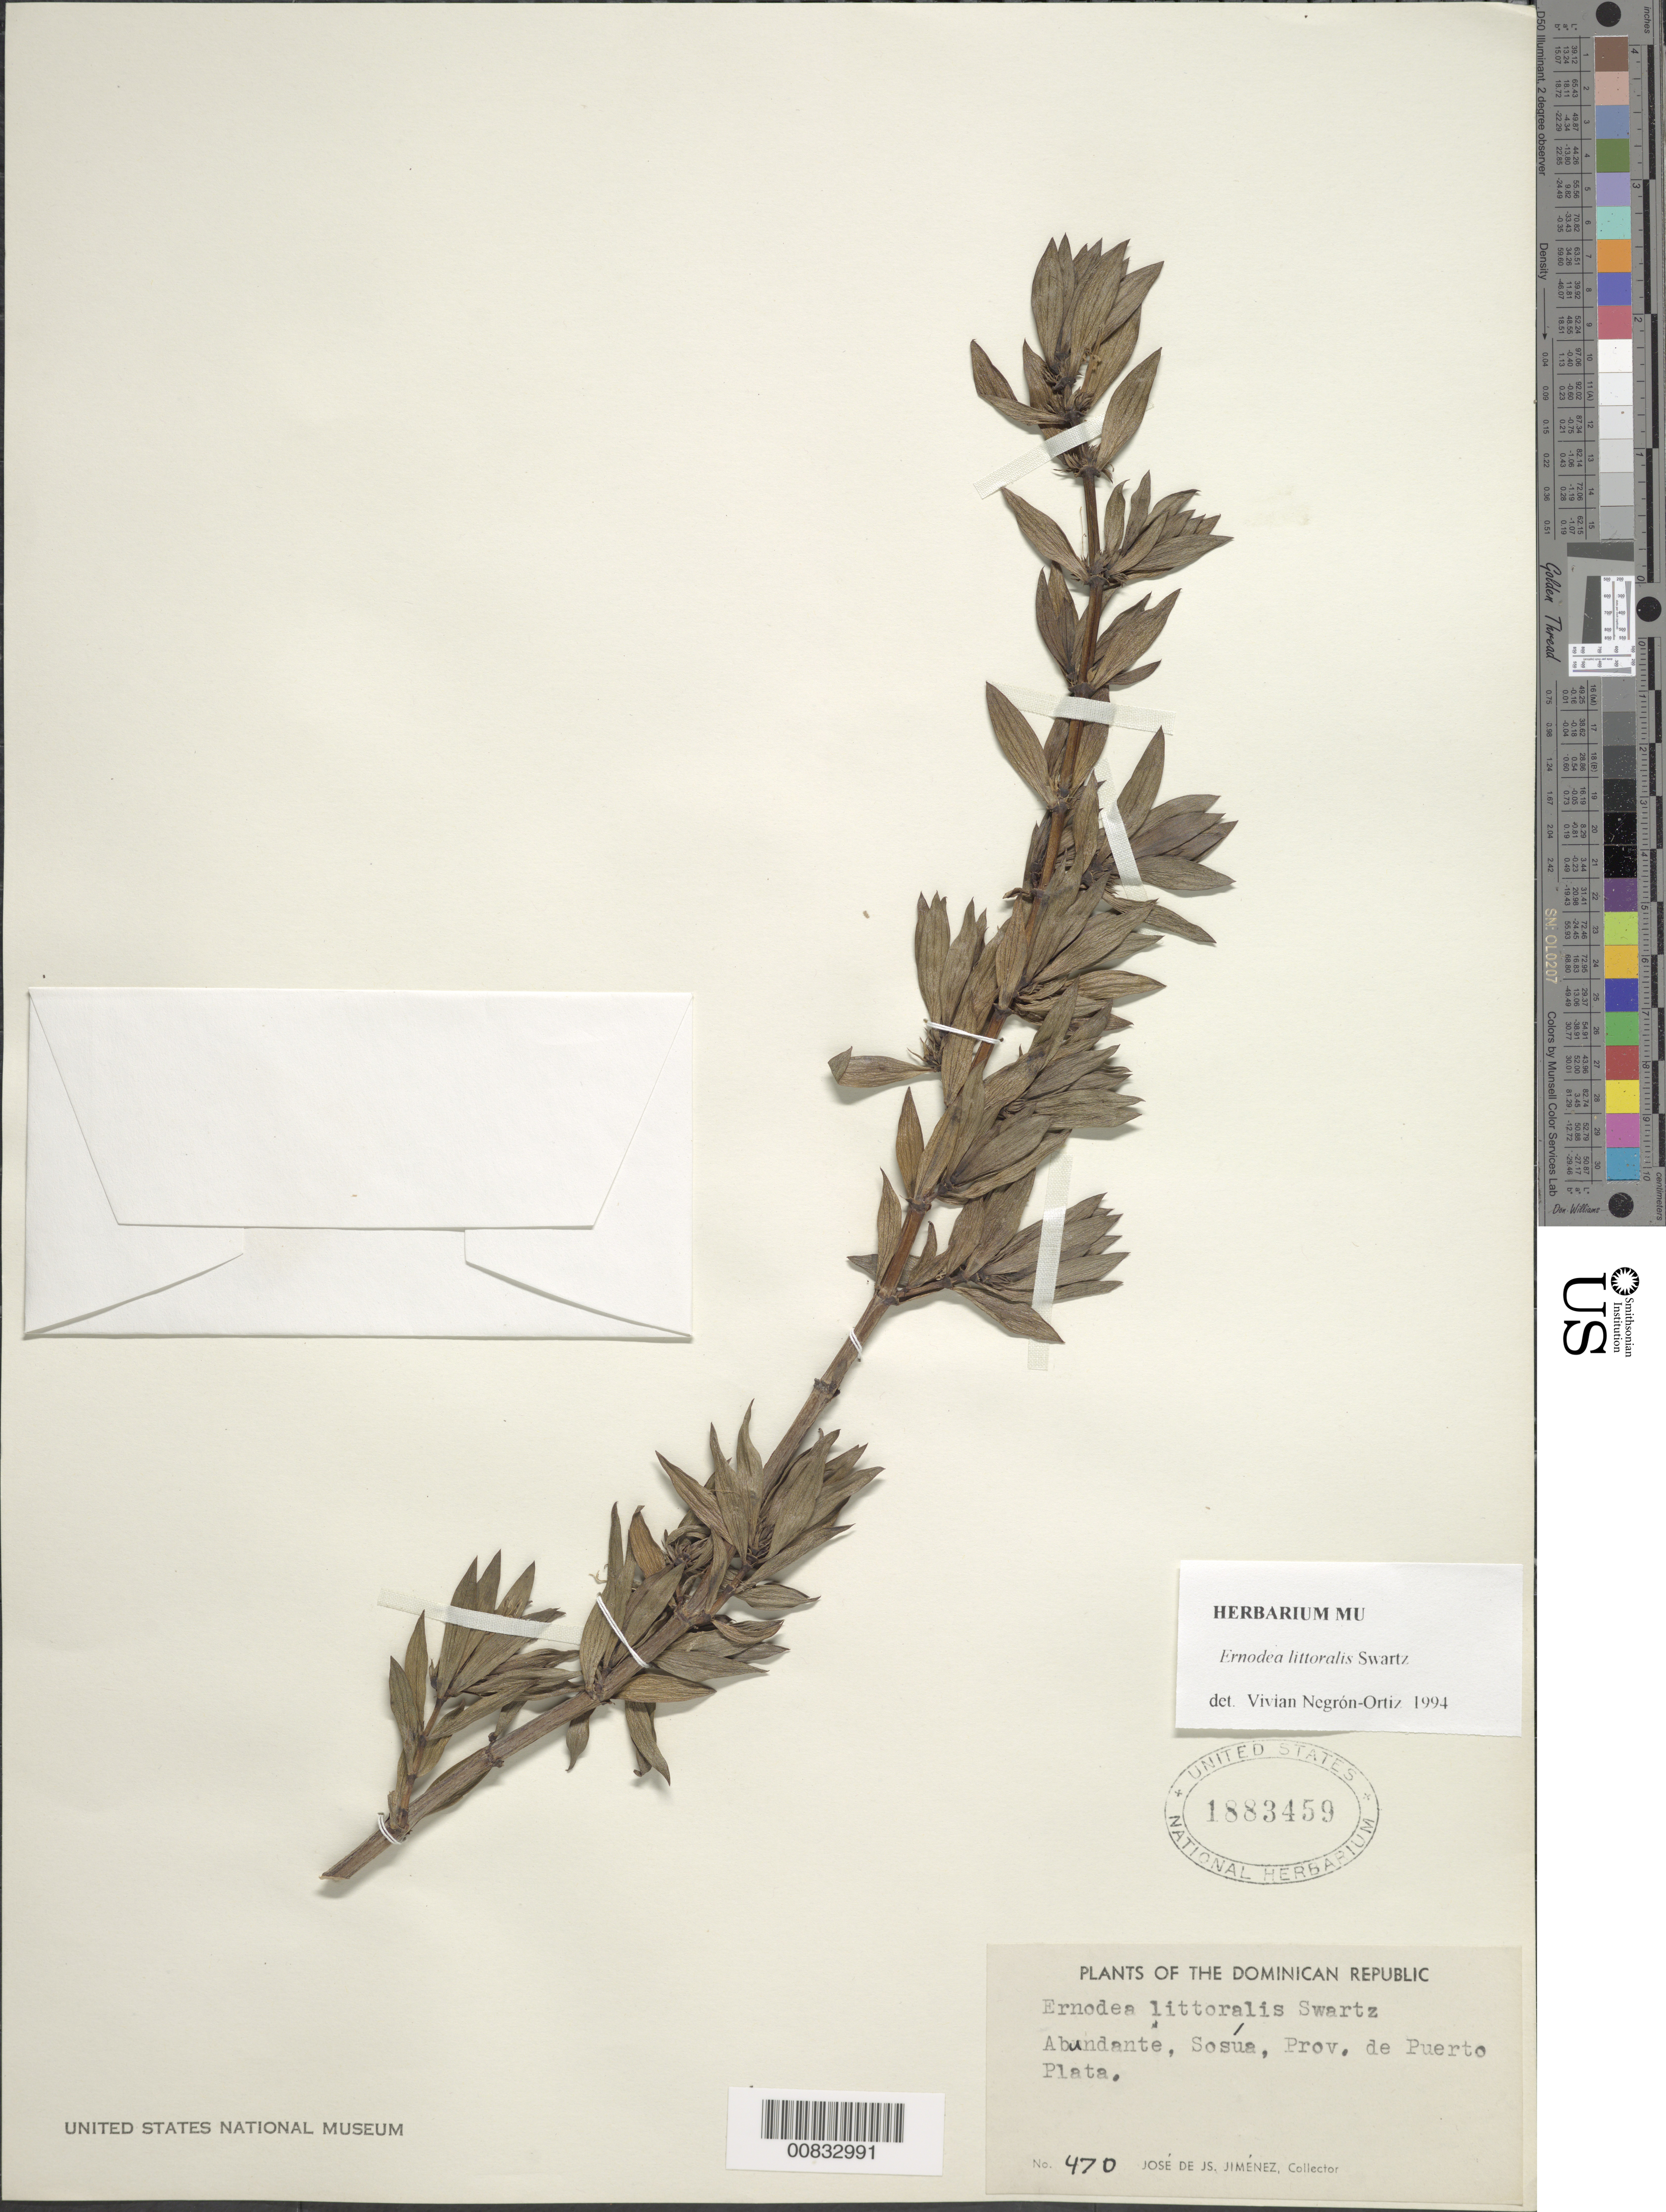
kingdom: Plantae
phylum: Tracheophyta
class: Magnoliopsida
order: Gentianales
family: Rubiaceae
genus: Ernodea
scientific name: Ernodea angusta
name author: Small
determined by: Negrón-Ortiz, V.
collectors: J. J. Jiménez Almonte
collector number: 470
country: Dominican Republic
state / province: Puerto Plata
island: Hispaniola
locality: Sosúa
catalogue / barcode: US 1883459